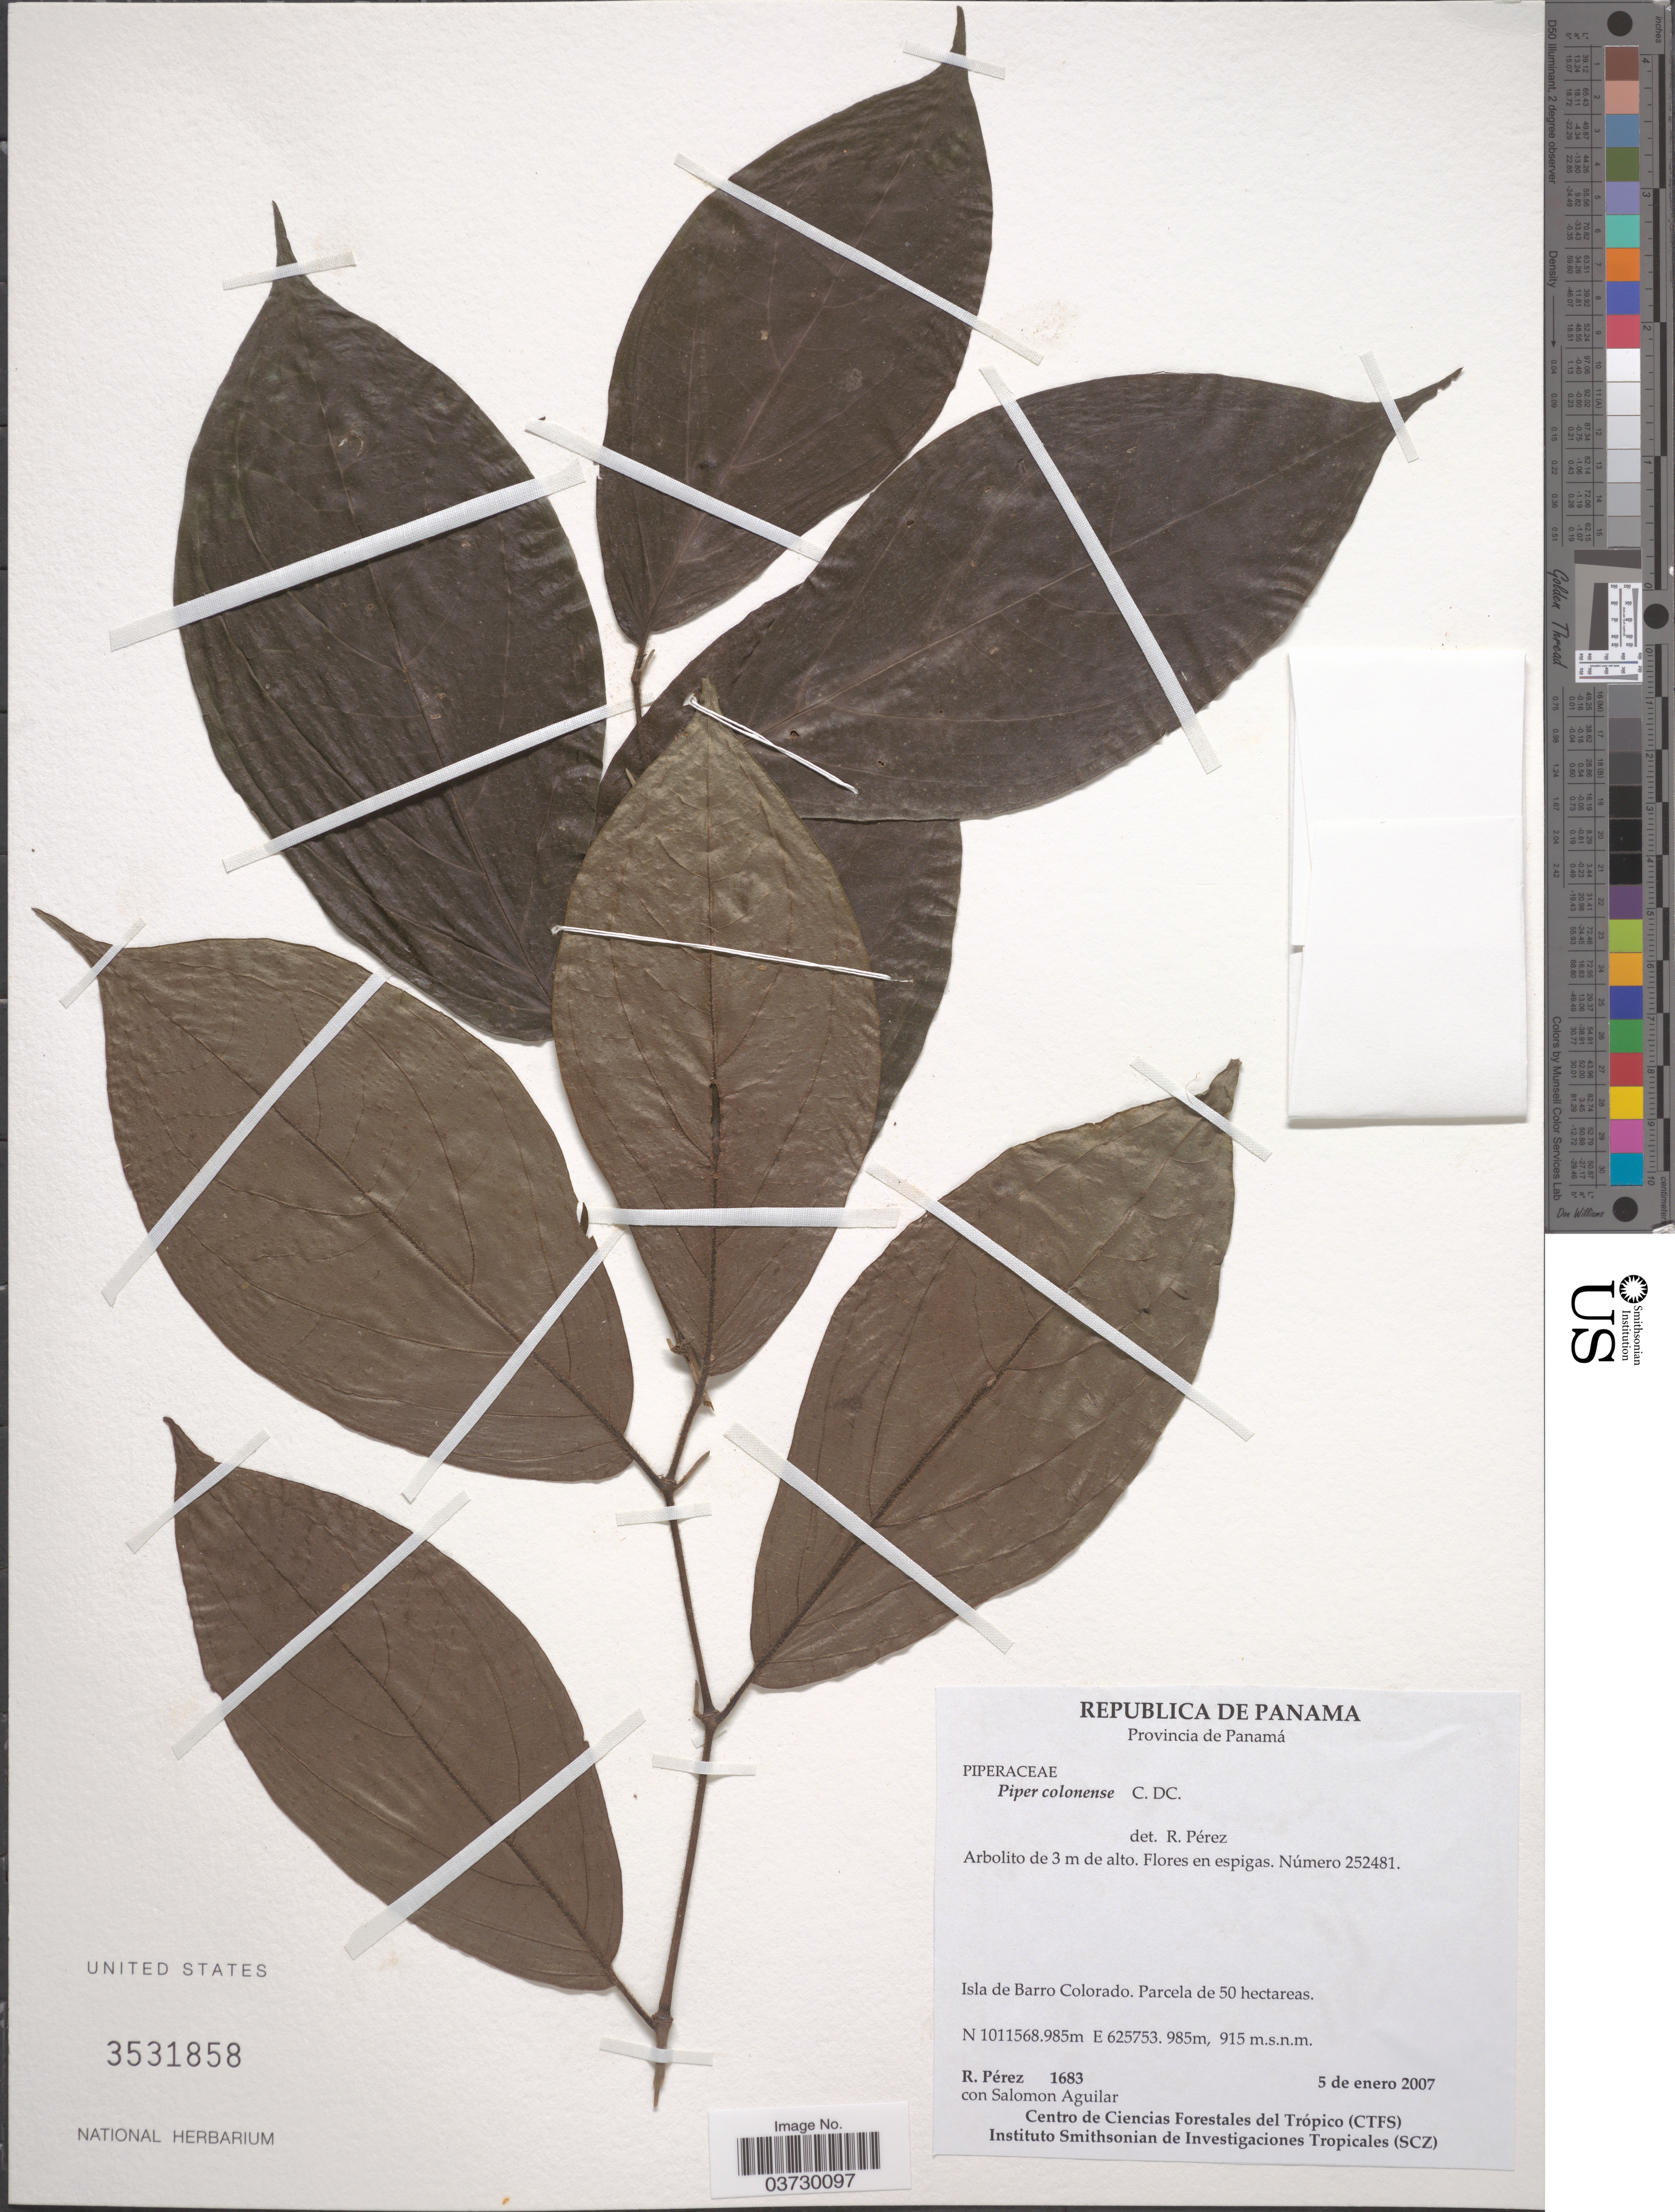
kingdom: Plantae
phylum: Tracheophyta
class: Magnoliopsida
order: Piperales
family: Piperaceae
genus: Piper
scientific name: Piper colonense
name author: C. DC.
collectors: R. Perez & S. Aguilar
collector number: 1683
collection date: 2007-01-05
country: Panama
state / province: Panamá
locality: Isla de Barro Colorado. Parcela de 50 hectareas.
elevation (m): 915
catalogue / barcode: US 3531858